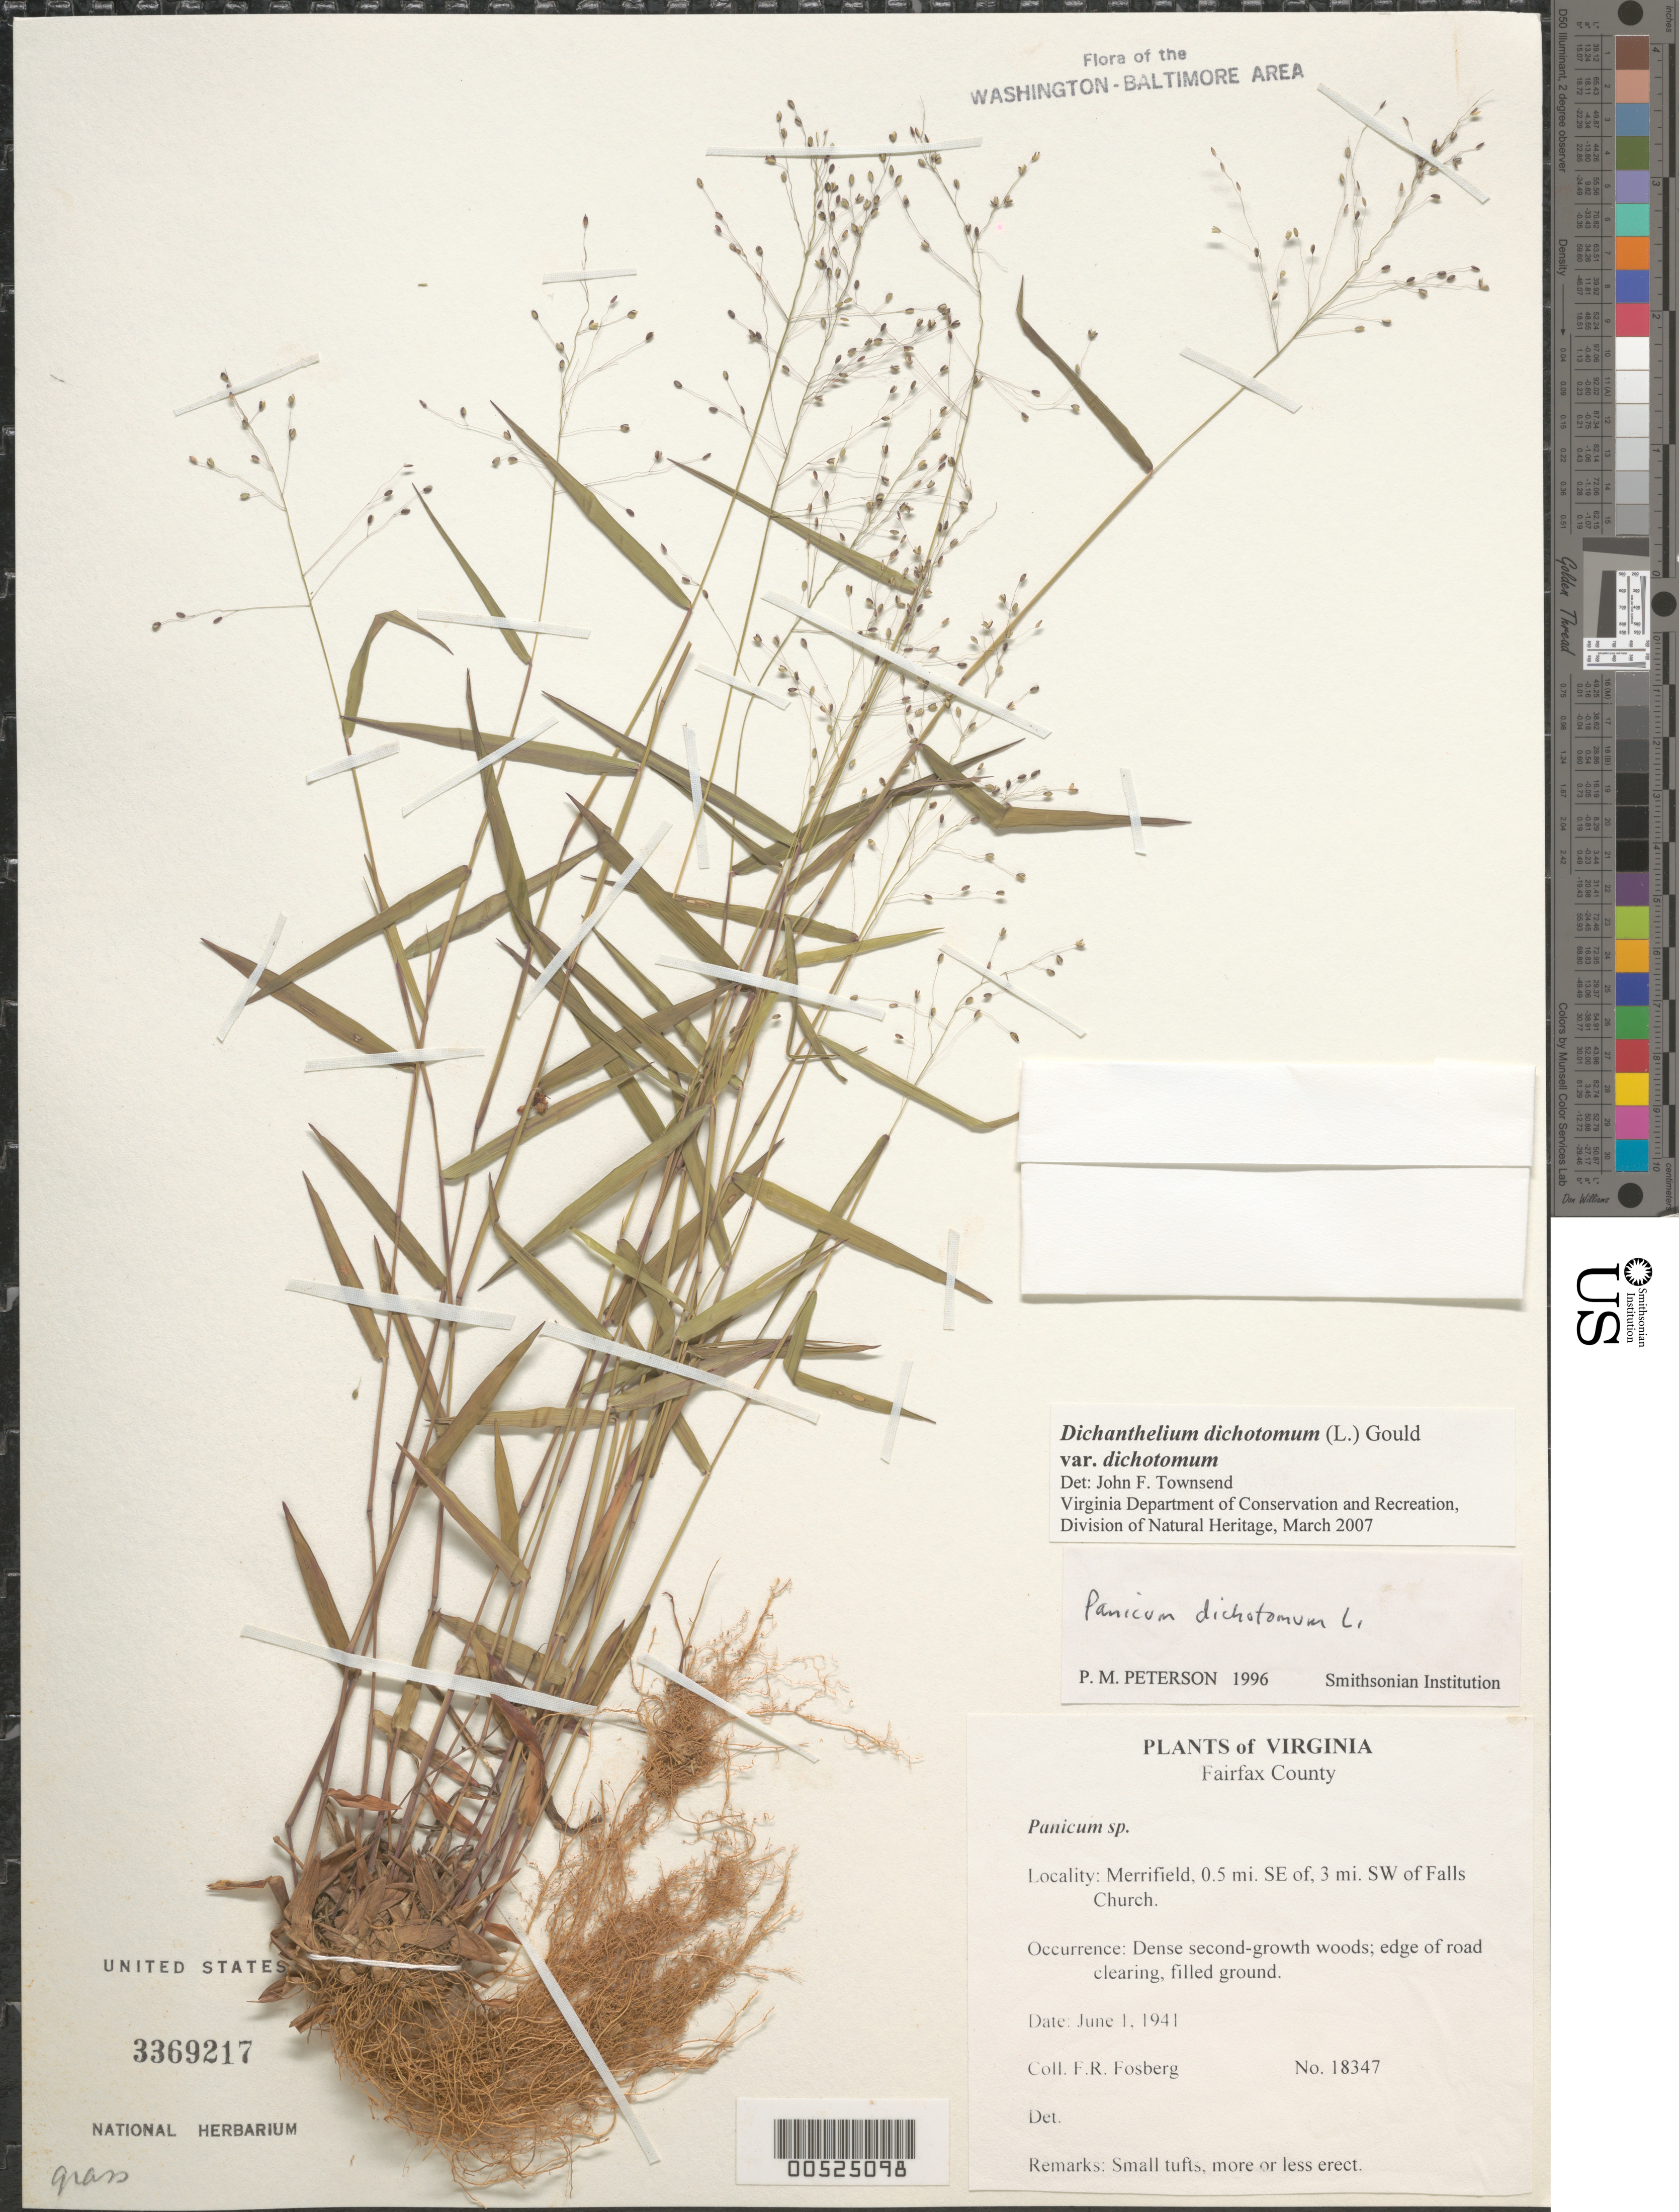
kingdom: Plantae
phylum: Tracheophyta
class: Liliopsida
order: Poales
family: Poaceae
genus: Dichanthelium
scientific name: Dichanthelium dichotomum var. dichotomum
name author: (L.) Gould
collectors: F. R. Fosberg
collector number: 18347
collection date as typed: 01 Jun 1941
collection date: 1941-06-01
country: United States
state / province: Virginia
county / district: Fairfax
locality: Merrifield, 0.5 mi. SE of, 3 mi. SW of Falls Church.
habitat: Dense second-growth woods; edge of road clearing, filled ground.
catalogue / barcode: US 3369217